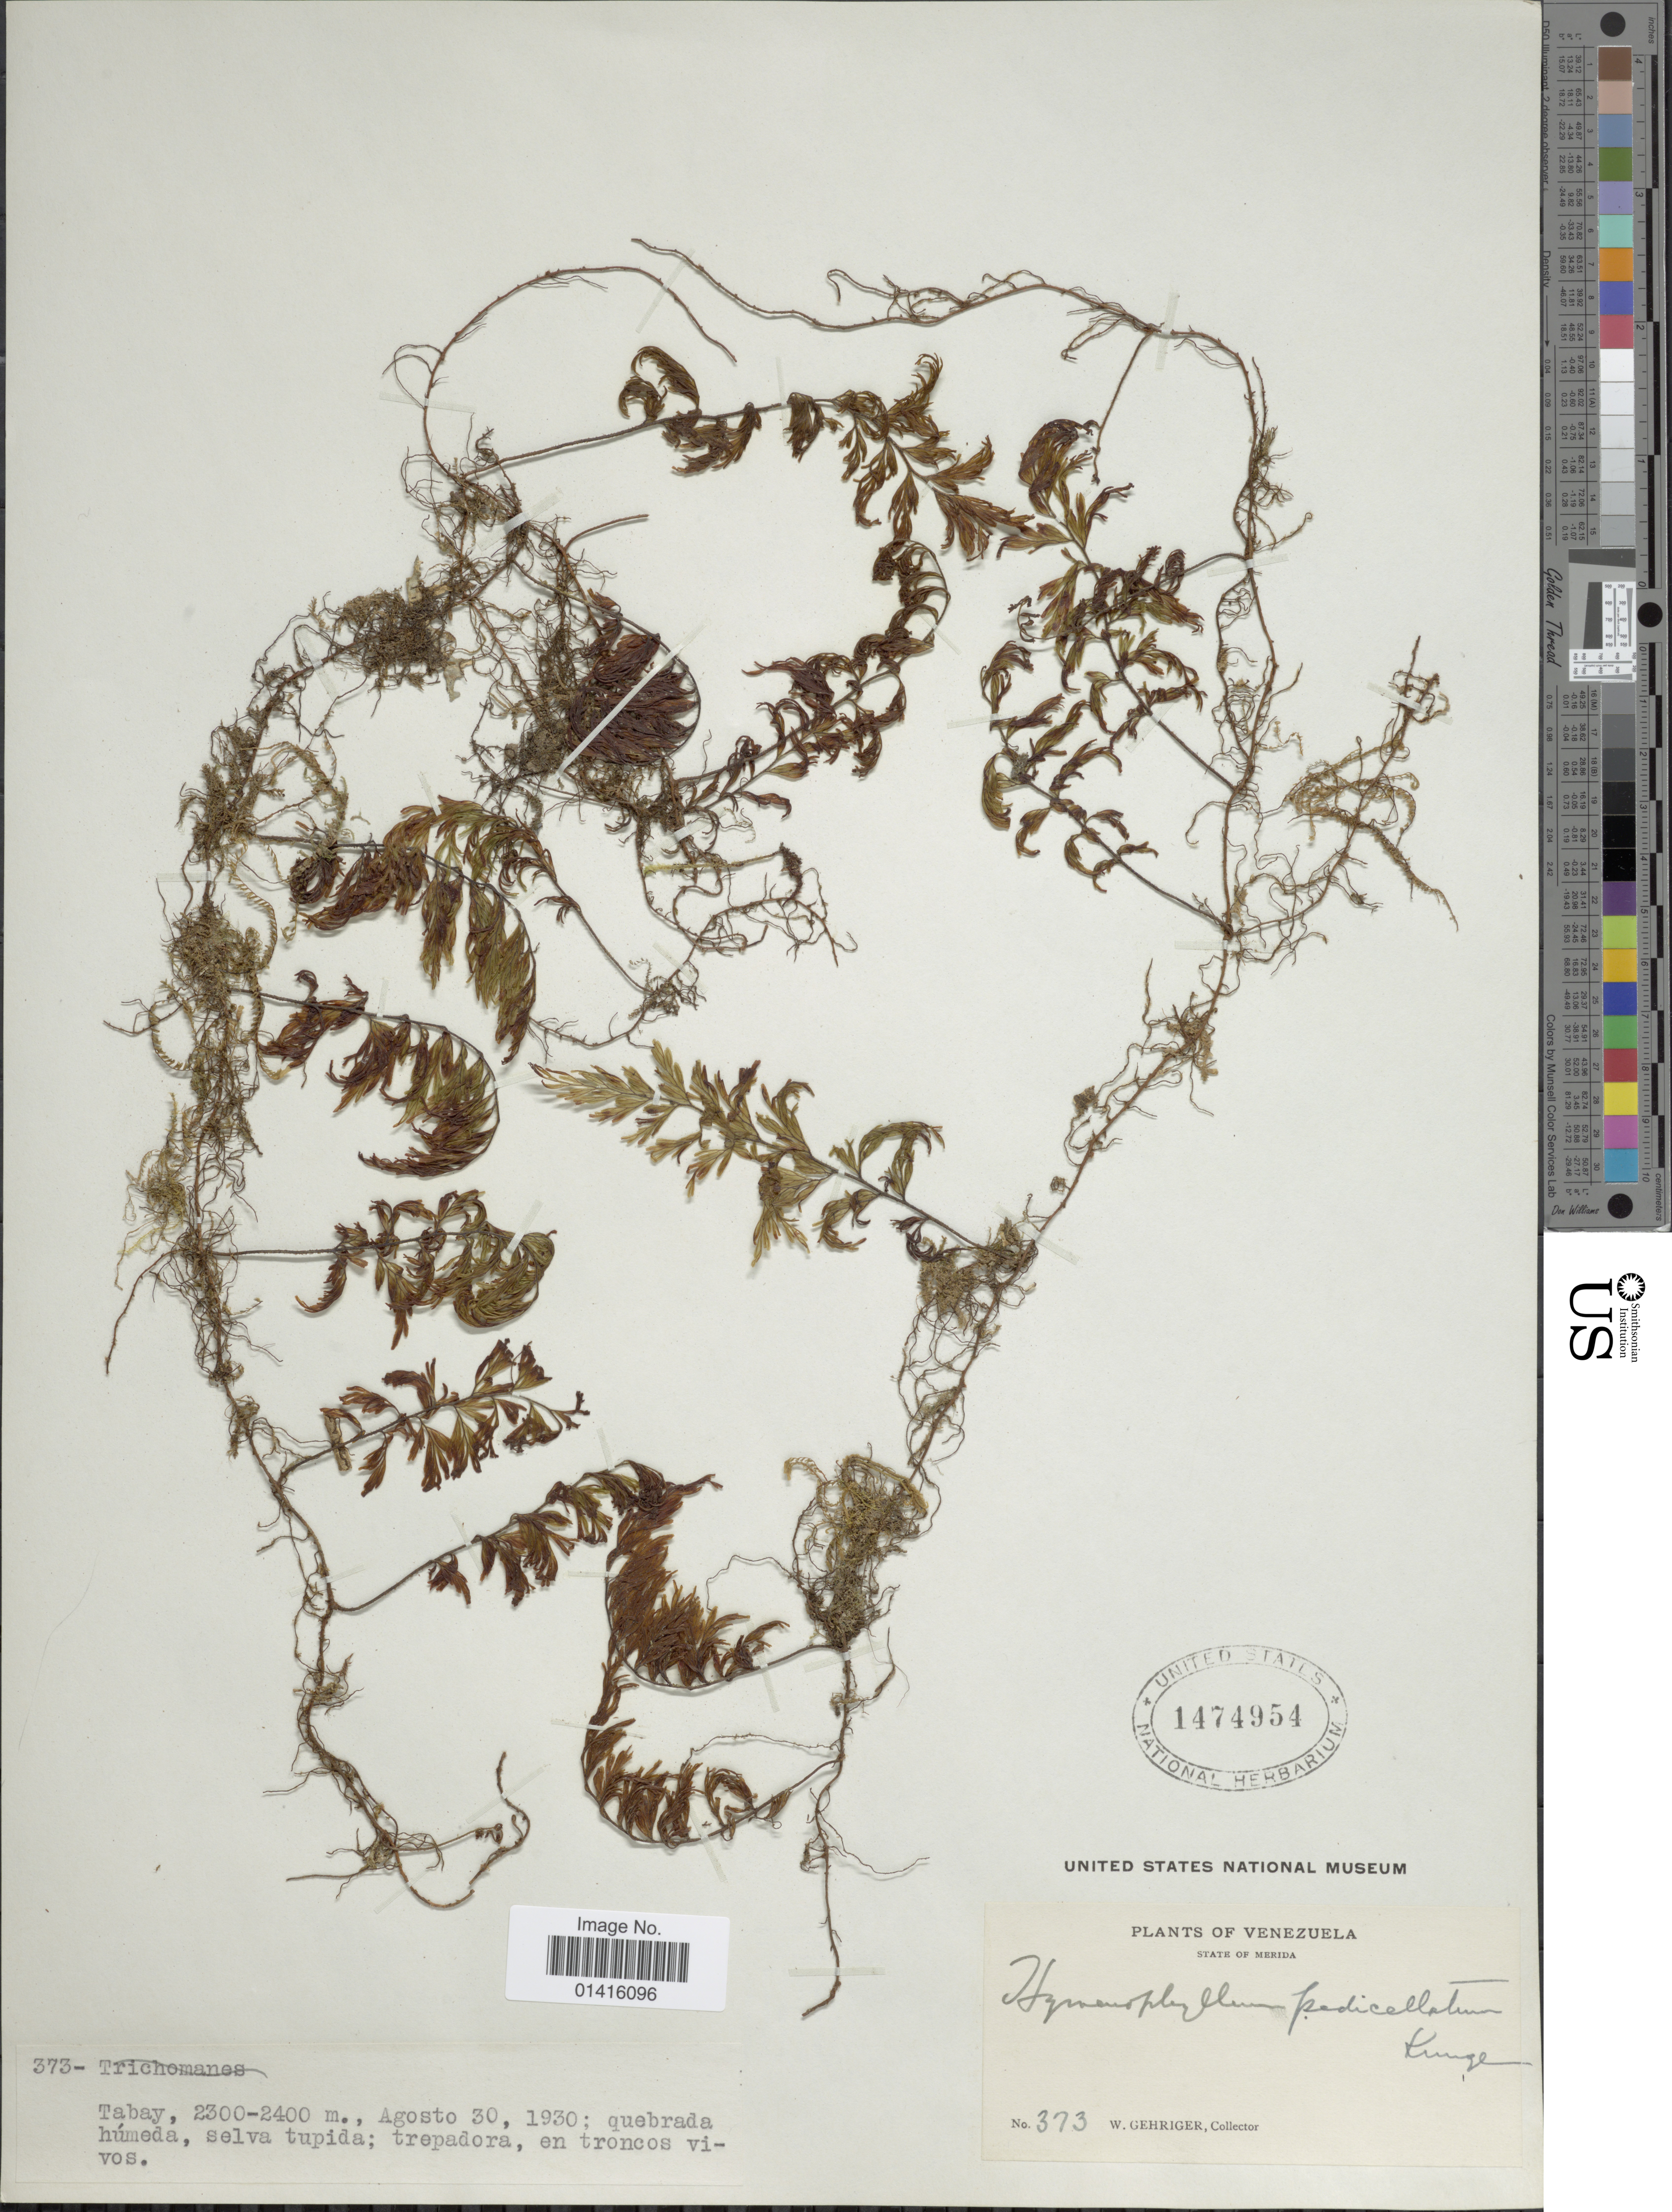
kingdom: Plantae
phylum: Tracheophyta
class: Polypodiopsida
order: Hymenophyllales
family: Hymenophyllaceae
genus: Hymenophyllum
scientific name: Hymenophyllum fucoides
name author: (Sw.) Sw.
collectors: W. Gehriger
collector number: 373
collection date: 1930-08-30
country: Venezuela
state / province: Mérida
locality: State of Merida, quebrada, Tabay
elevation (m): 2300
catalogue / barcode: US 1474954